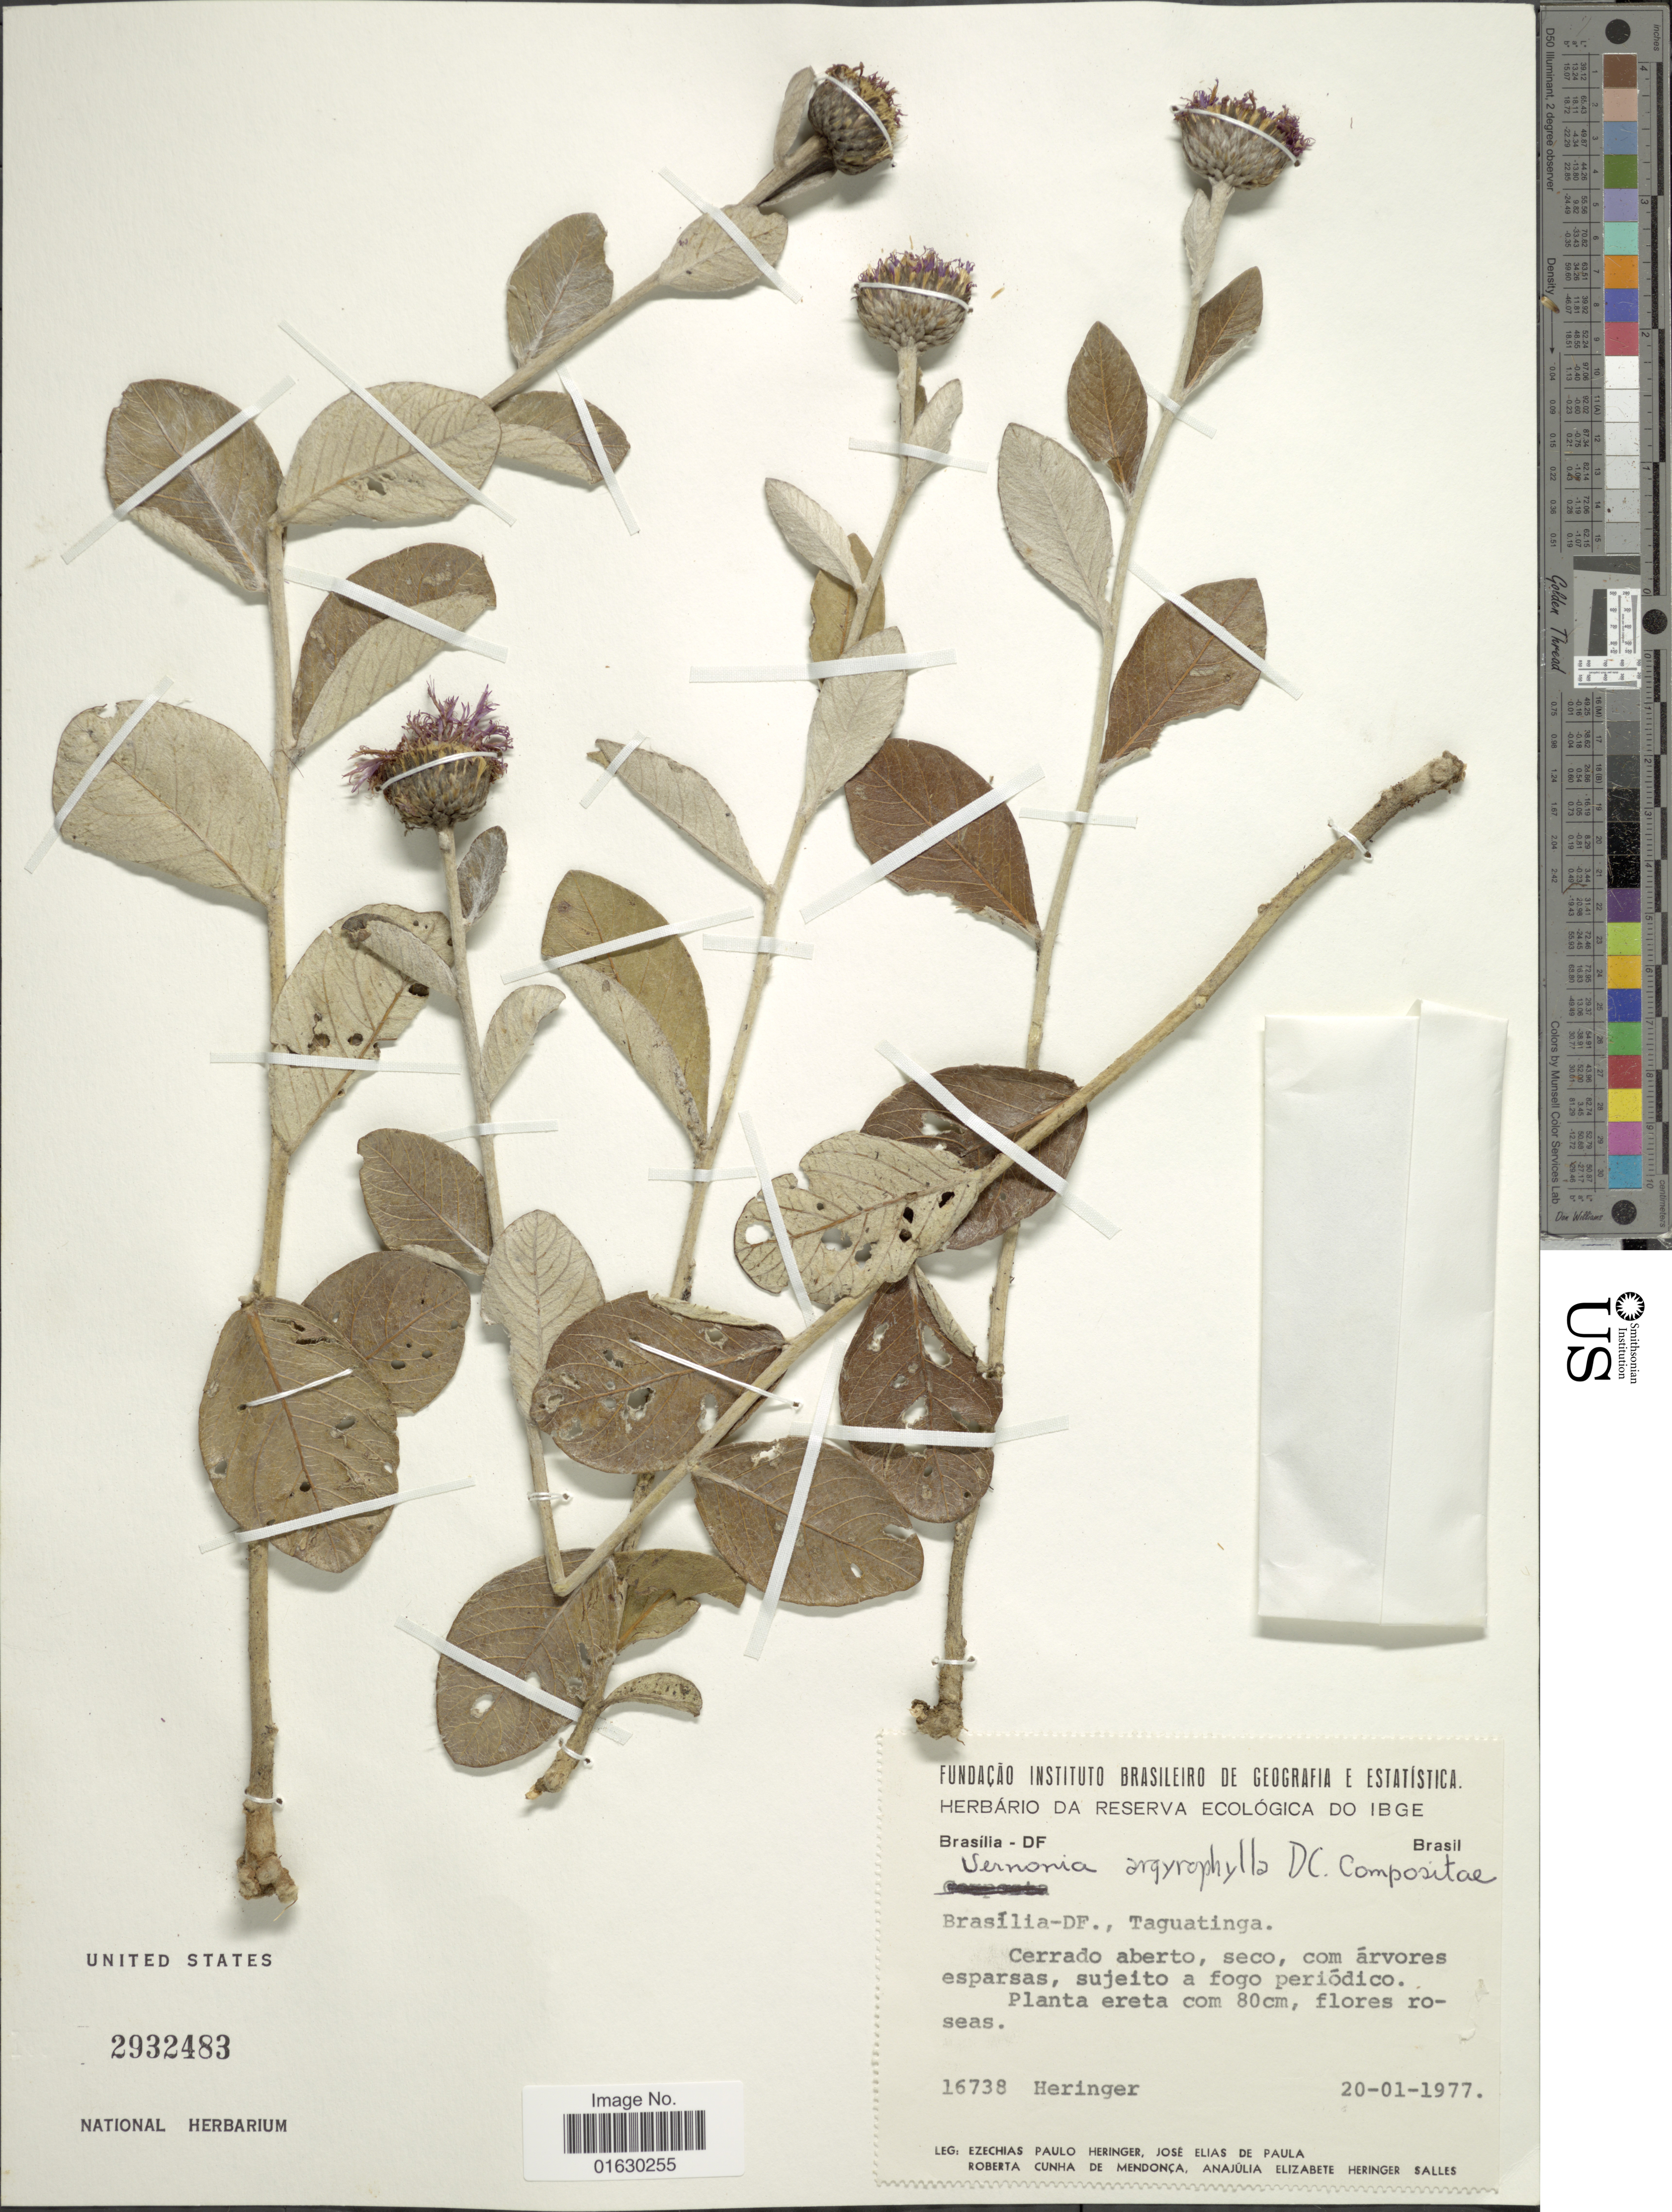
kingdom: Plantae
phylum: Tracheophyta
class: Magnoliopsida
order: Asterales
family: Asteraceae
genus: Lessingianthus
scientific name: Lessingianthus argyrophyllus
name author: (Less.) H. Rob.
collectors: E. P. Heringer, J. Paula, R. C. Mendonça & A. E. Heringer Salles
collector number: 16738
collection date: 1977-01-20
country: Mali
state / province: Bamako Capital District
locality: Brasilia, DF, Taguatinga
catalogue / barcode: US 2932483